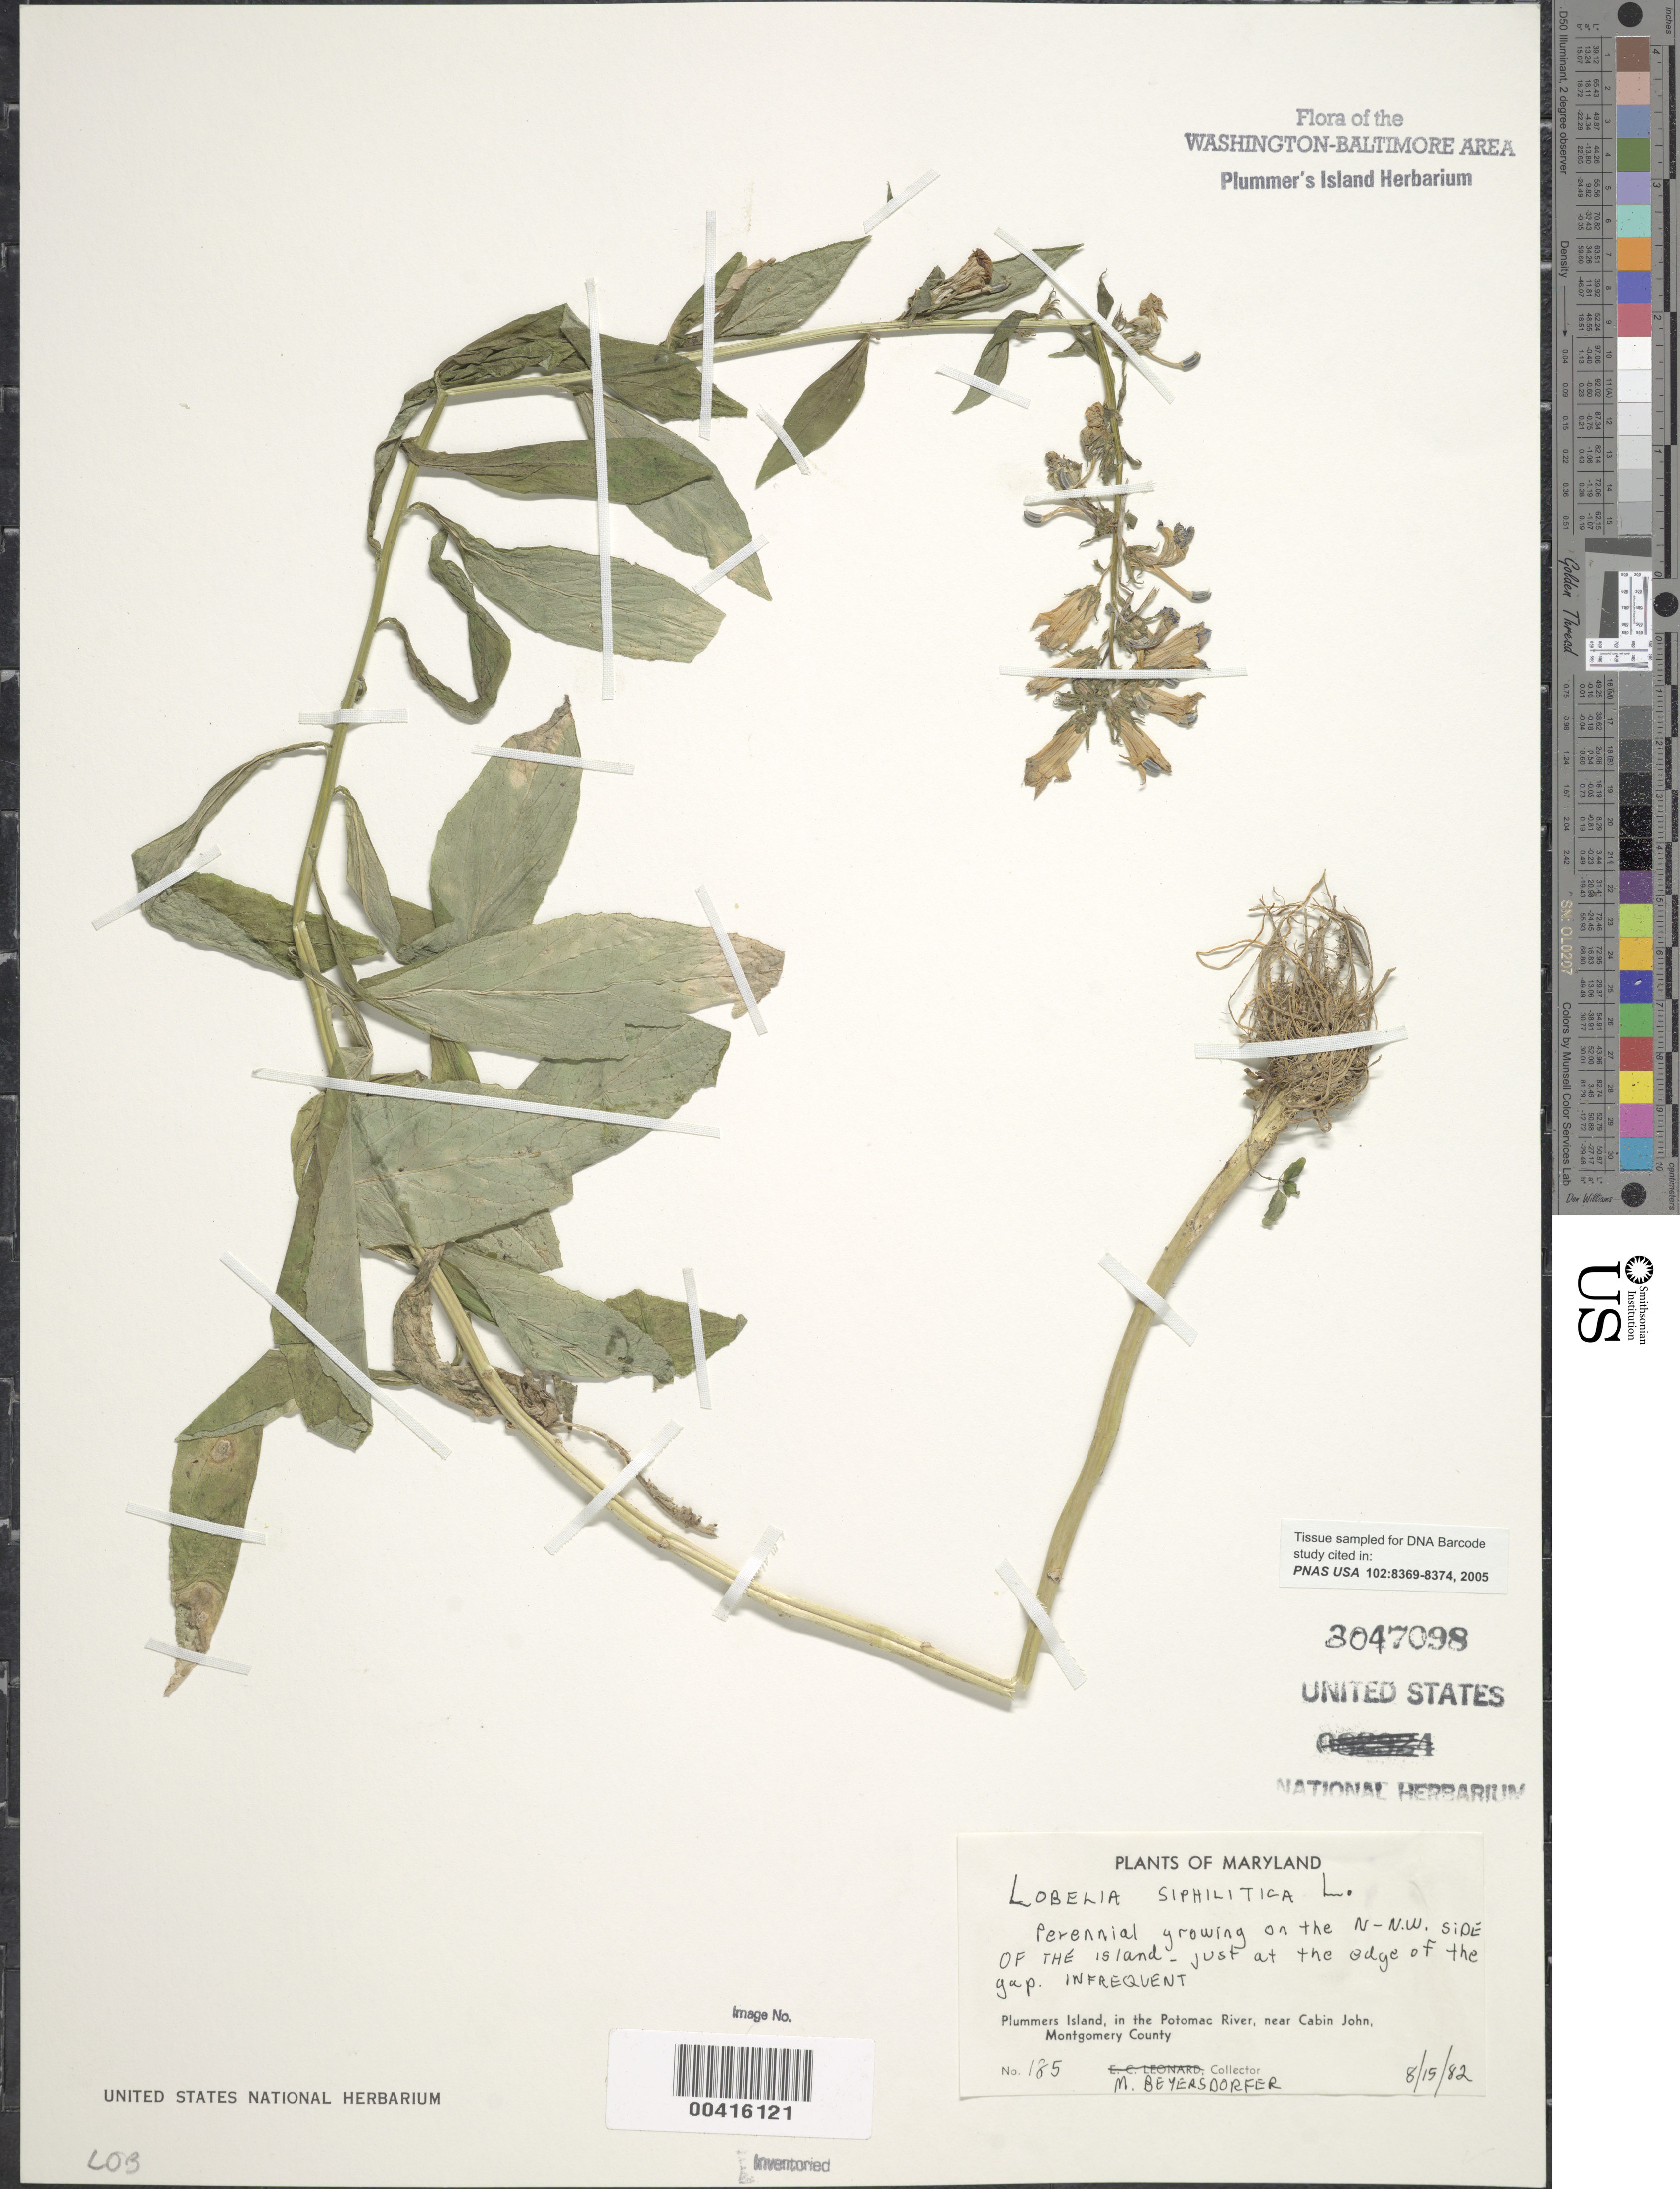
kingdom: Plantae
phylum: Tracheophyta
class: Magnoliopsida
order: Asterales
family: Campanulaceae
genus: Lobelia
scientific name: Lobelia siphilitica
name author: L.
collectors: M. Beyersdorfer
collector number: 185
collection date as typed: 15 Aug 1982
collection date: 1982-08-15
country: United States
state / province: Maryland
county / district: Montgomery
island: Plummers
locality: Plummer's Island; N-NW Side, just at the edge of the Gap C. & O. Canal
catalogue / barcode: US 3047098